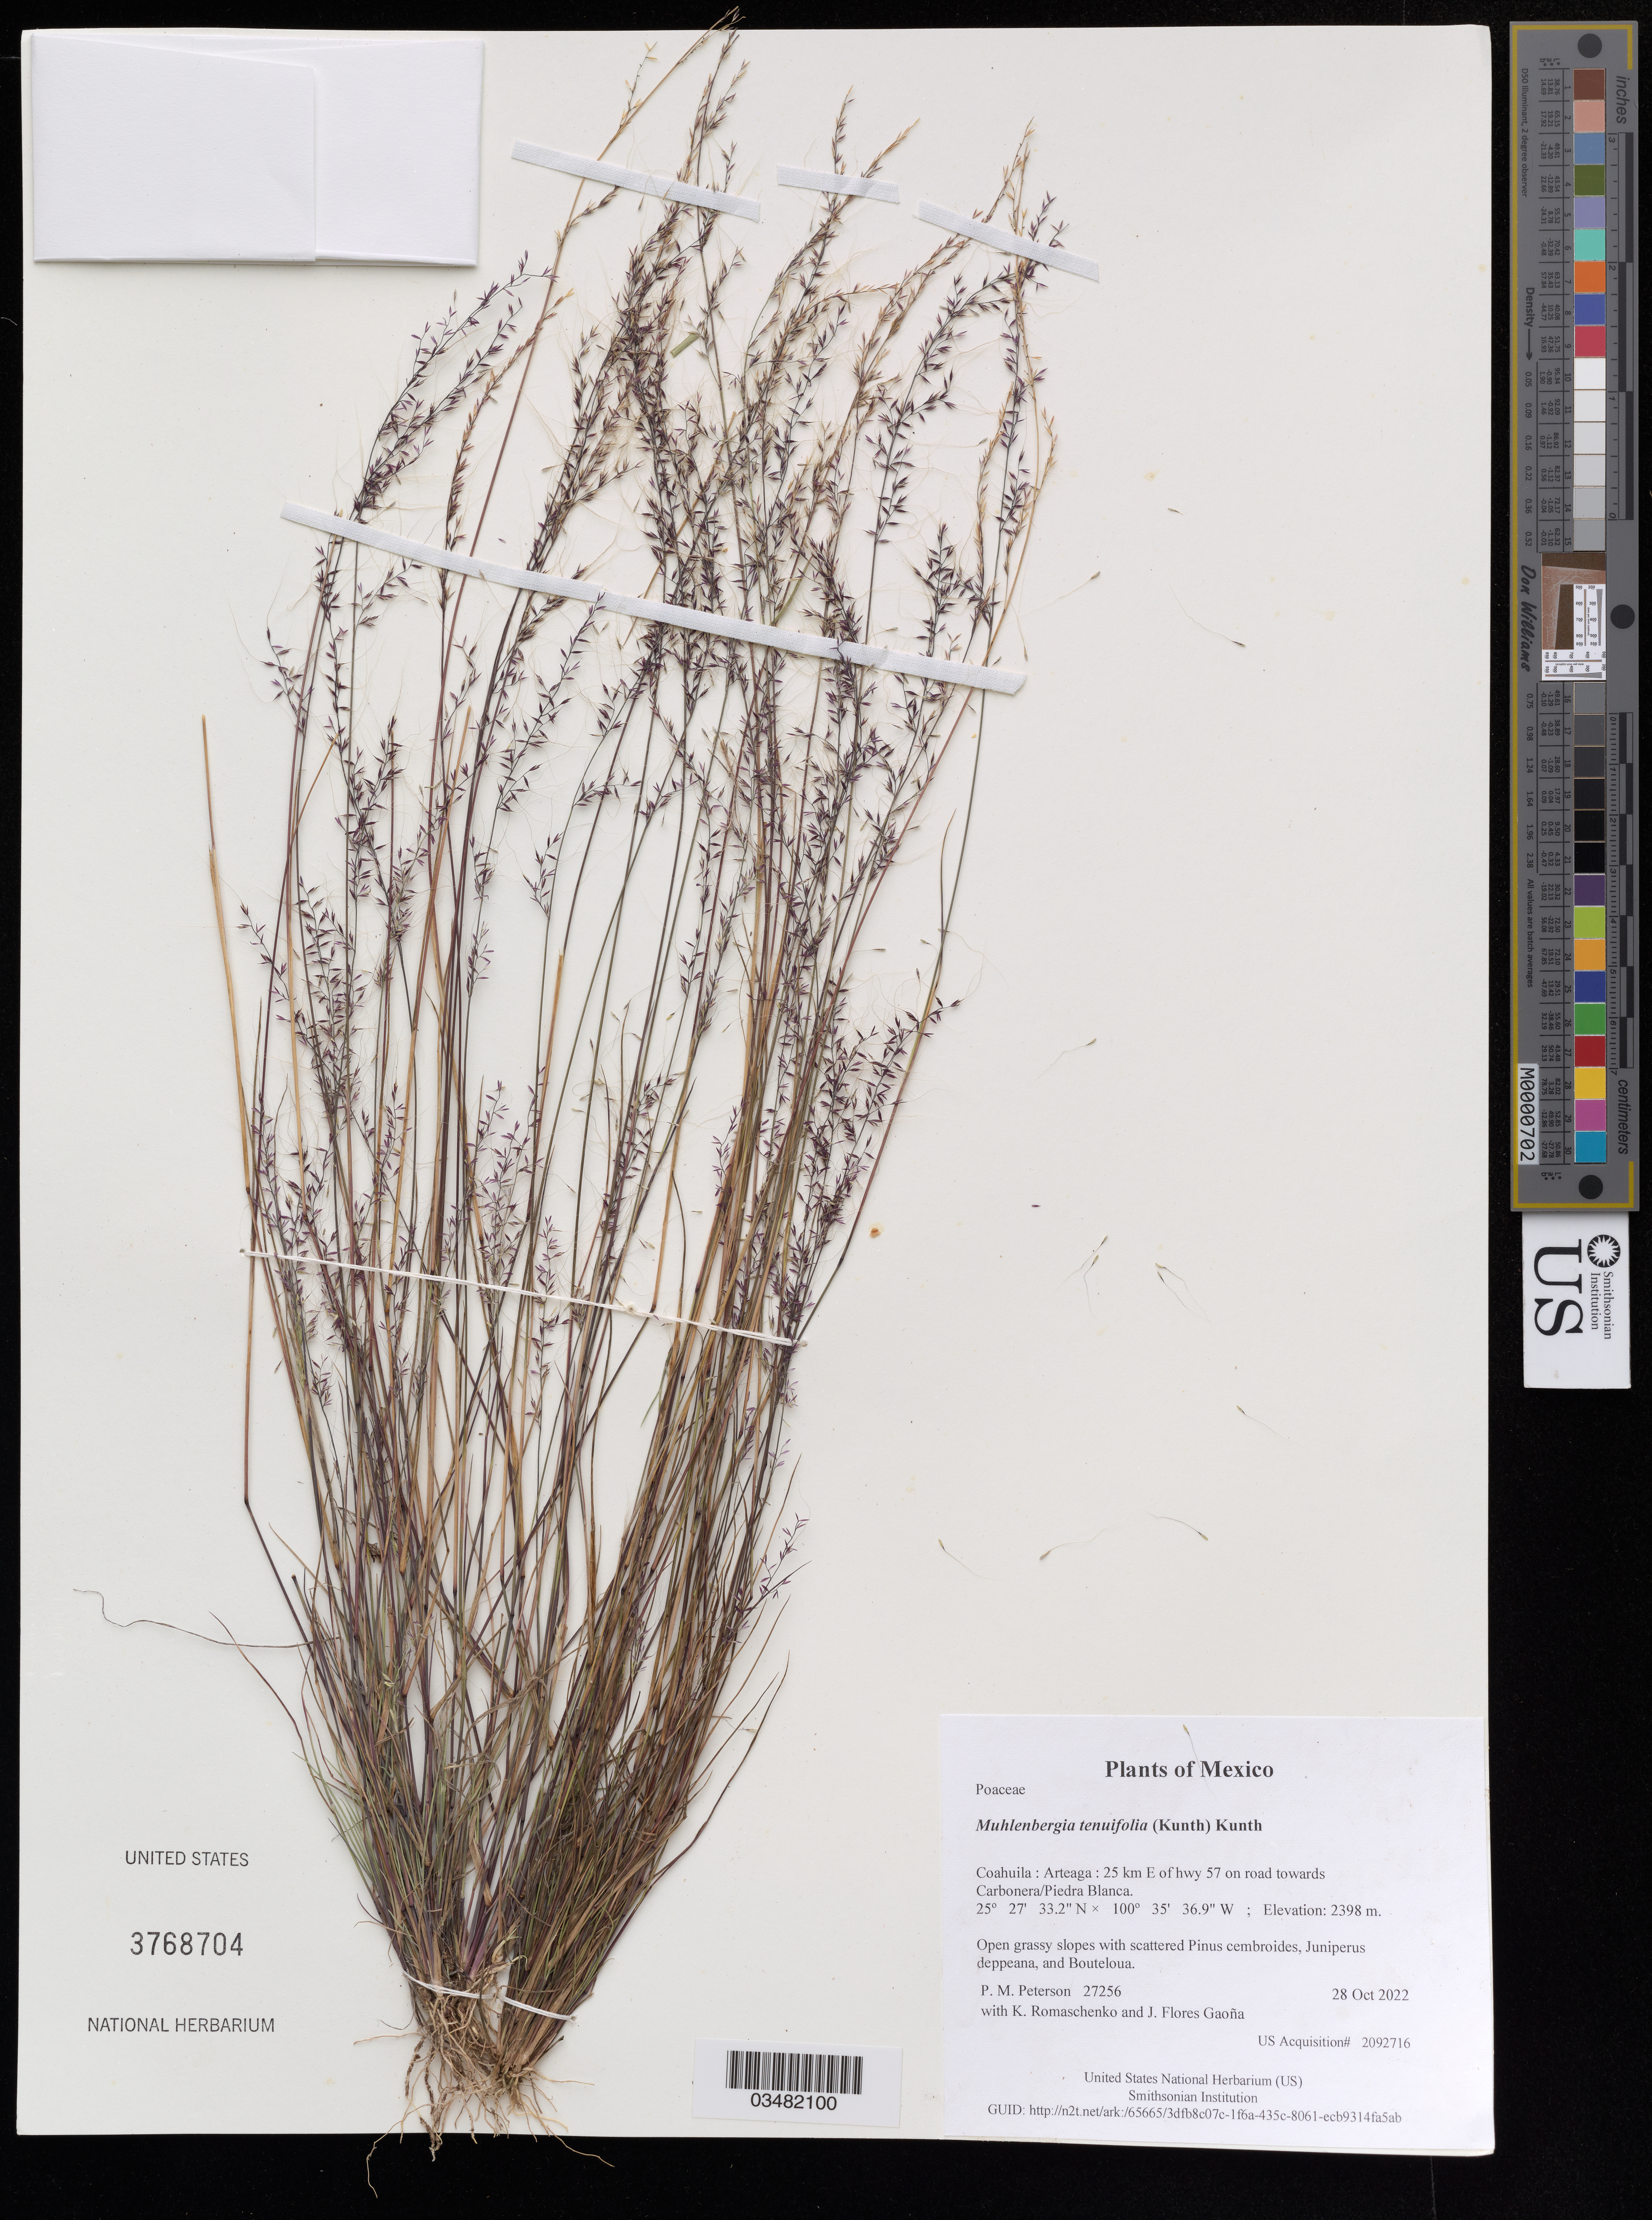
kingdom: Plantae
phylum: Tracheophyta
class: Liliopsida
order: Poales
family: Poaceae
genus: Muhlenbergia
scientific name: Muhlenbergia tenuifolia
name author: (Kunth) Kunth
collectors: P. M. Peterson, K. Romaschenko & J. Flores Gaoña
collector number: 27256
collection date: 2022-10-28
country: México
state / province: Coahuila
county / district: Arteaga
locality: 25 km E of hwy 57 on road towards Carbonera/Piedra Blanca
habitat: Open grassy slopes with scattered Pinus cembroides, Juniperus deppeana, and Bouteloua.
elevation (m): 2398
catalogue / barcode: US 3768704